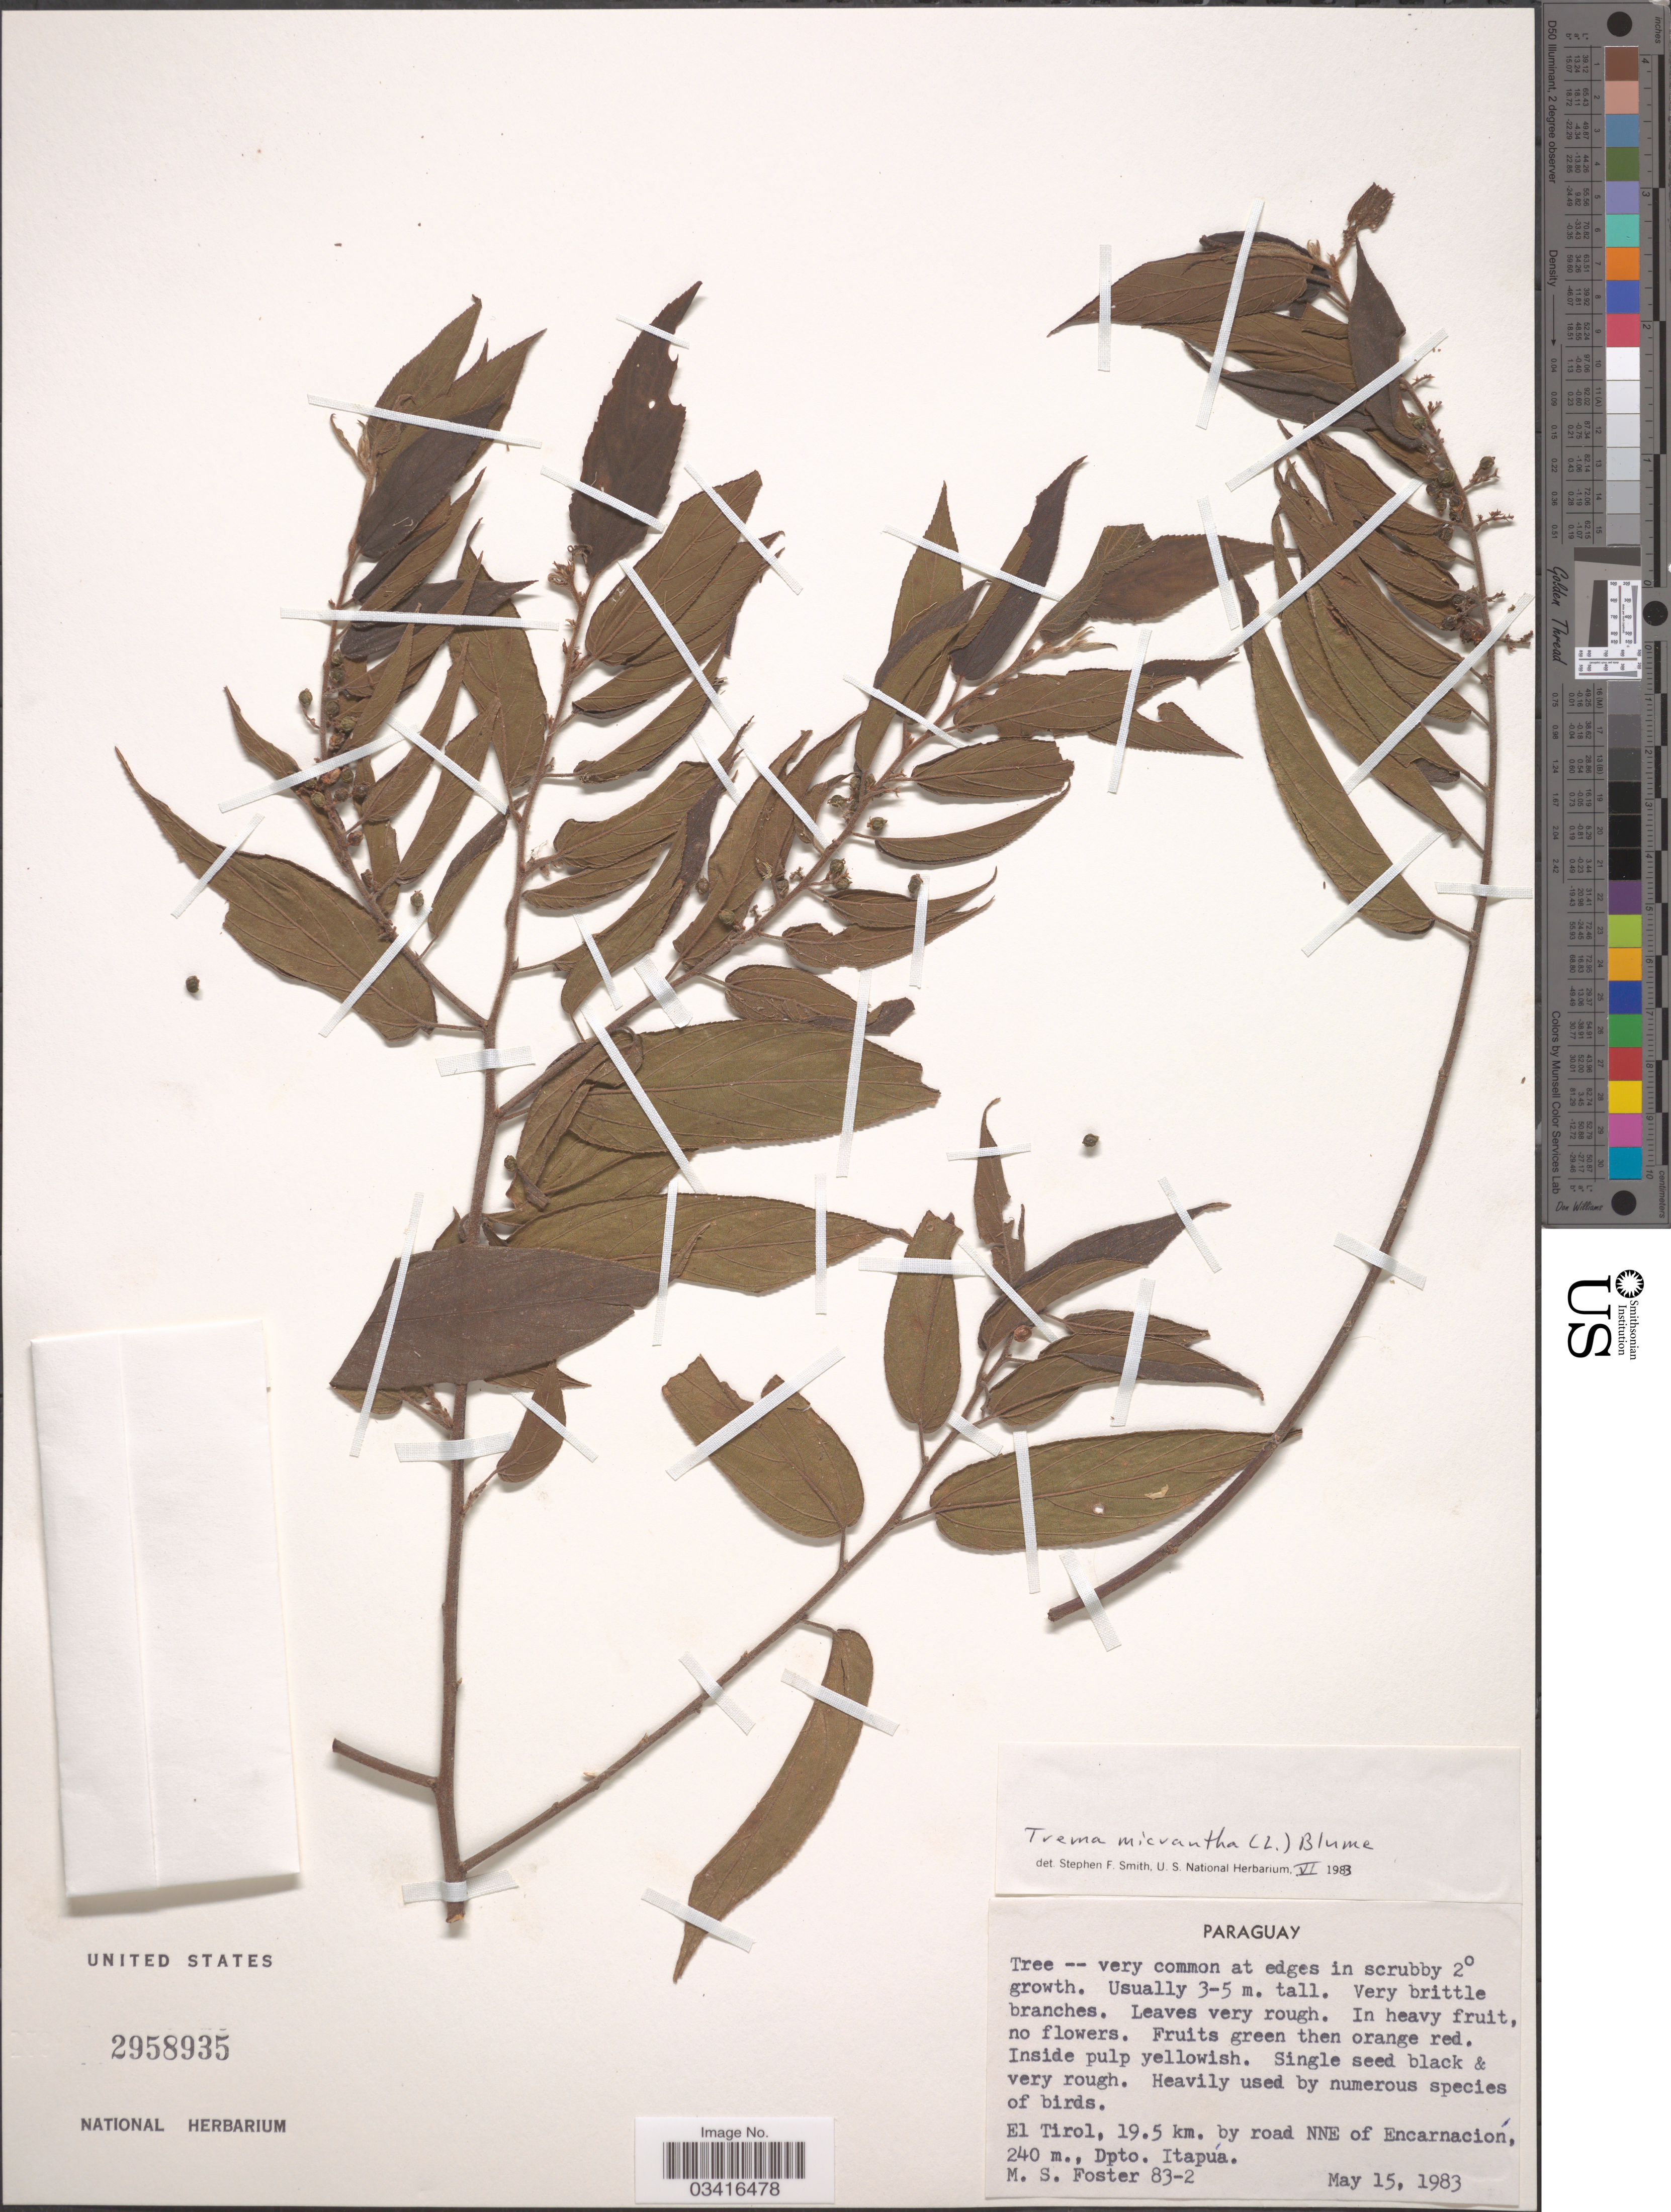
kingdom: Plantae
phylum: Tracheophyta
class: Magnoliopsida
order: Rosales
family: Cannabaceae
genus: Trema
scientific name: Trema micranthum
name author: (L.) Blume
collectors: M. Foster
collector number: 83-2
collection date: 1983-05-15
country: Paraguay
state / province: Itapua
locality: El Tirol, 19.5 km. by road NNE of Encarnacion, Dpto. Itapúa.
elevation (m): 240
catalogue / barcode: US 2958935